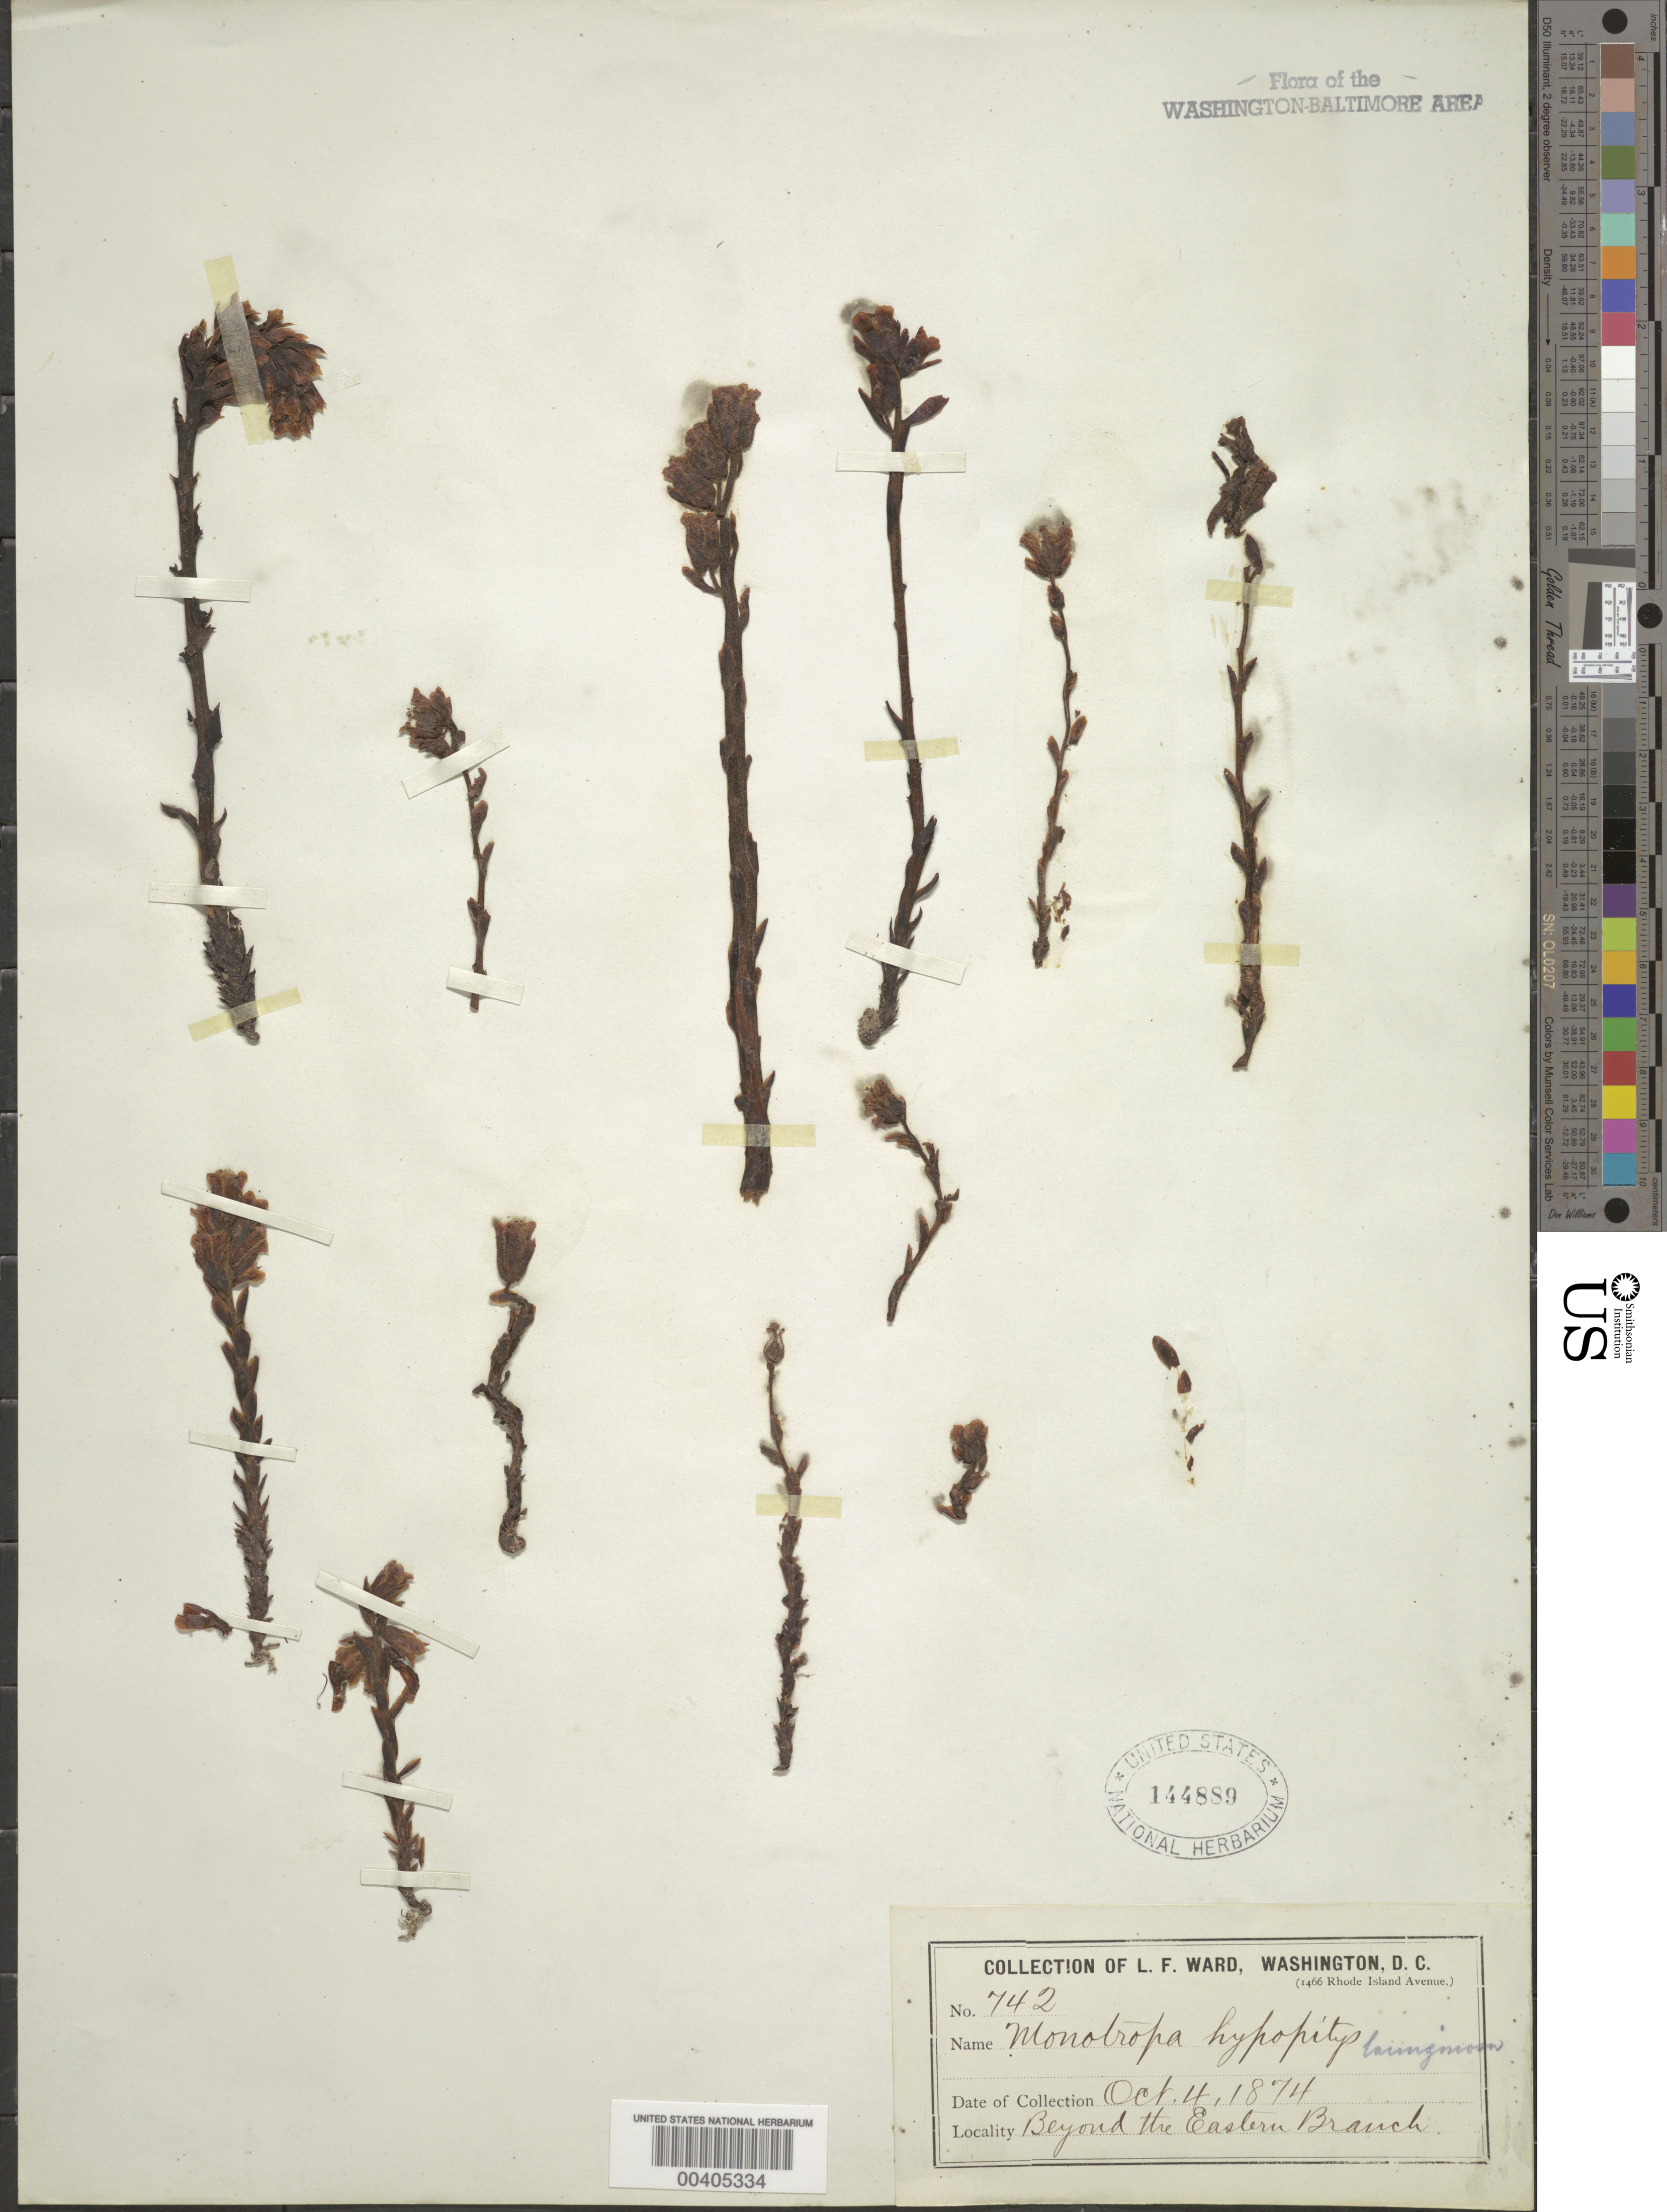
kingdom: Plantae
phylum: Tracheophyta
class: Magnoliopsida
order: Ericales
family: Ericaceae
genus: Hypopitys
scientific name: Hypopitys monotropa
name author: Crantz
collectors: L. F. Ward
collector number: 742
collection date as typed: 04 Oct 1874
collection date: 1874-10-04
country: United States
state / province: District of Columbia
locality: Beyond the Eastern Branch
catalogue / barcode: US 144889